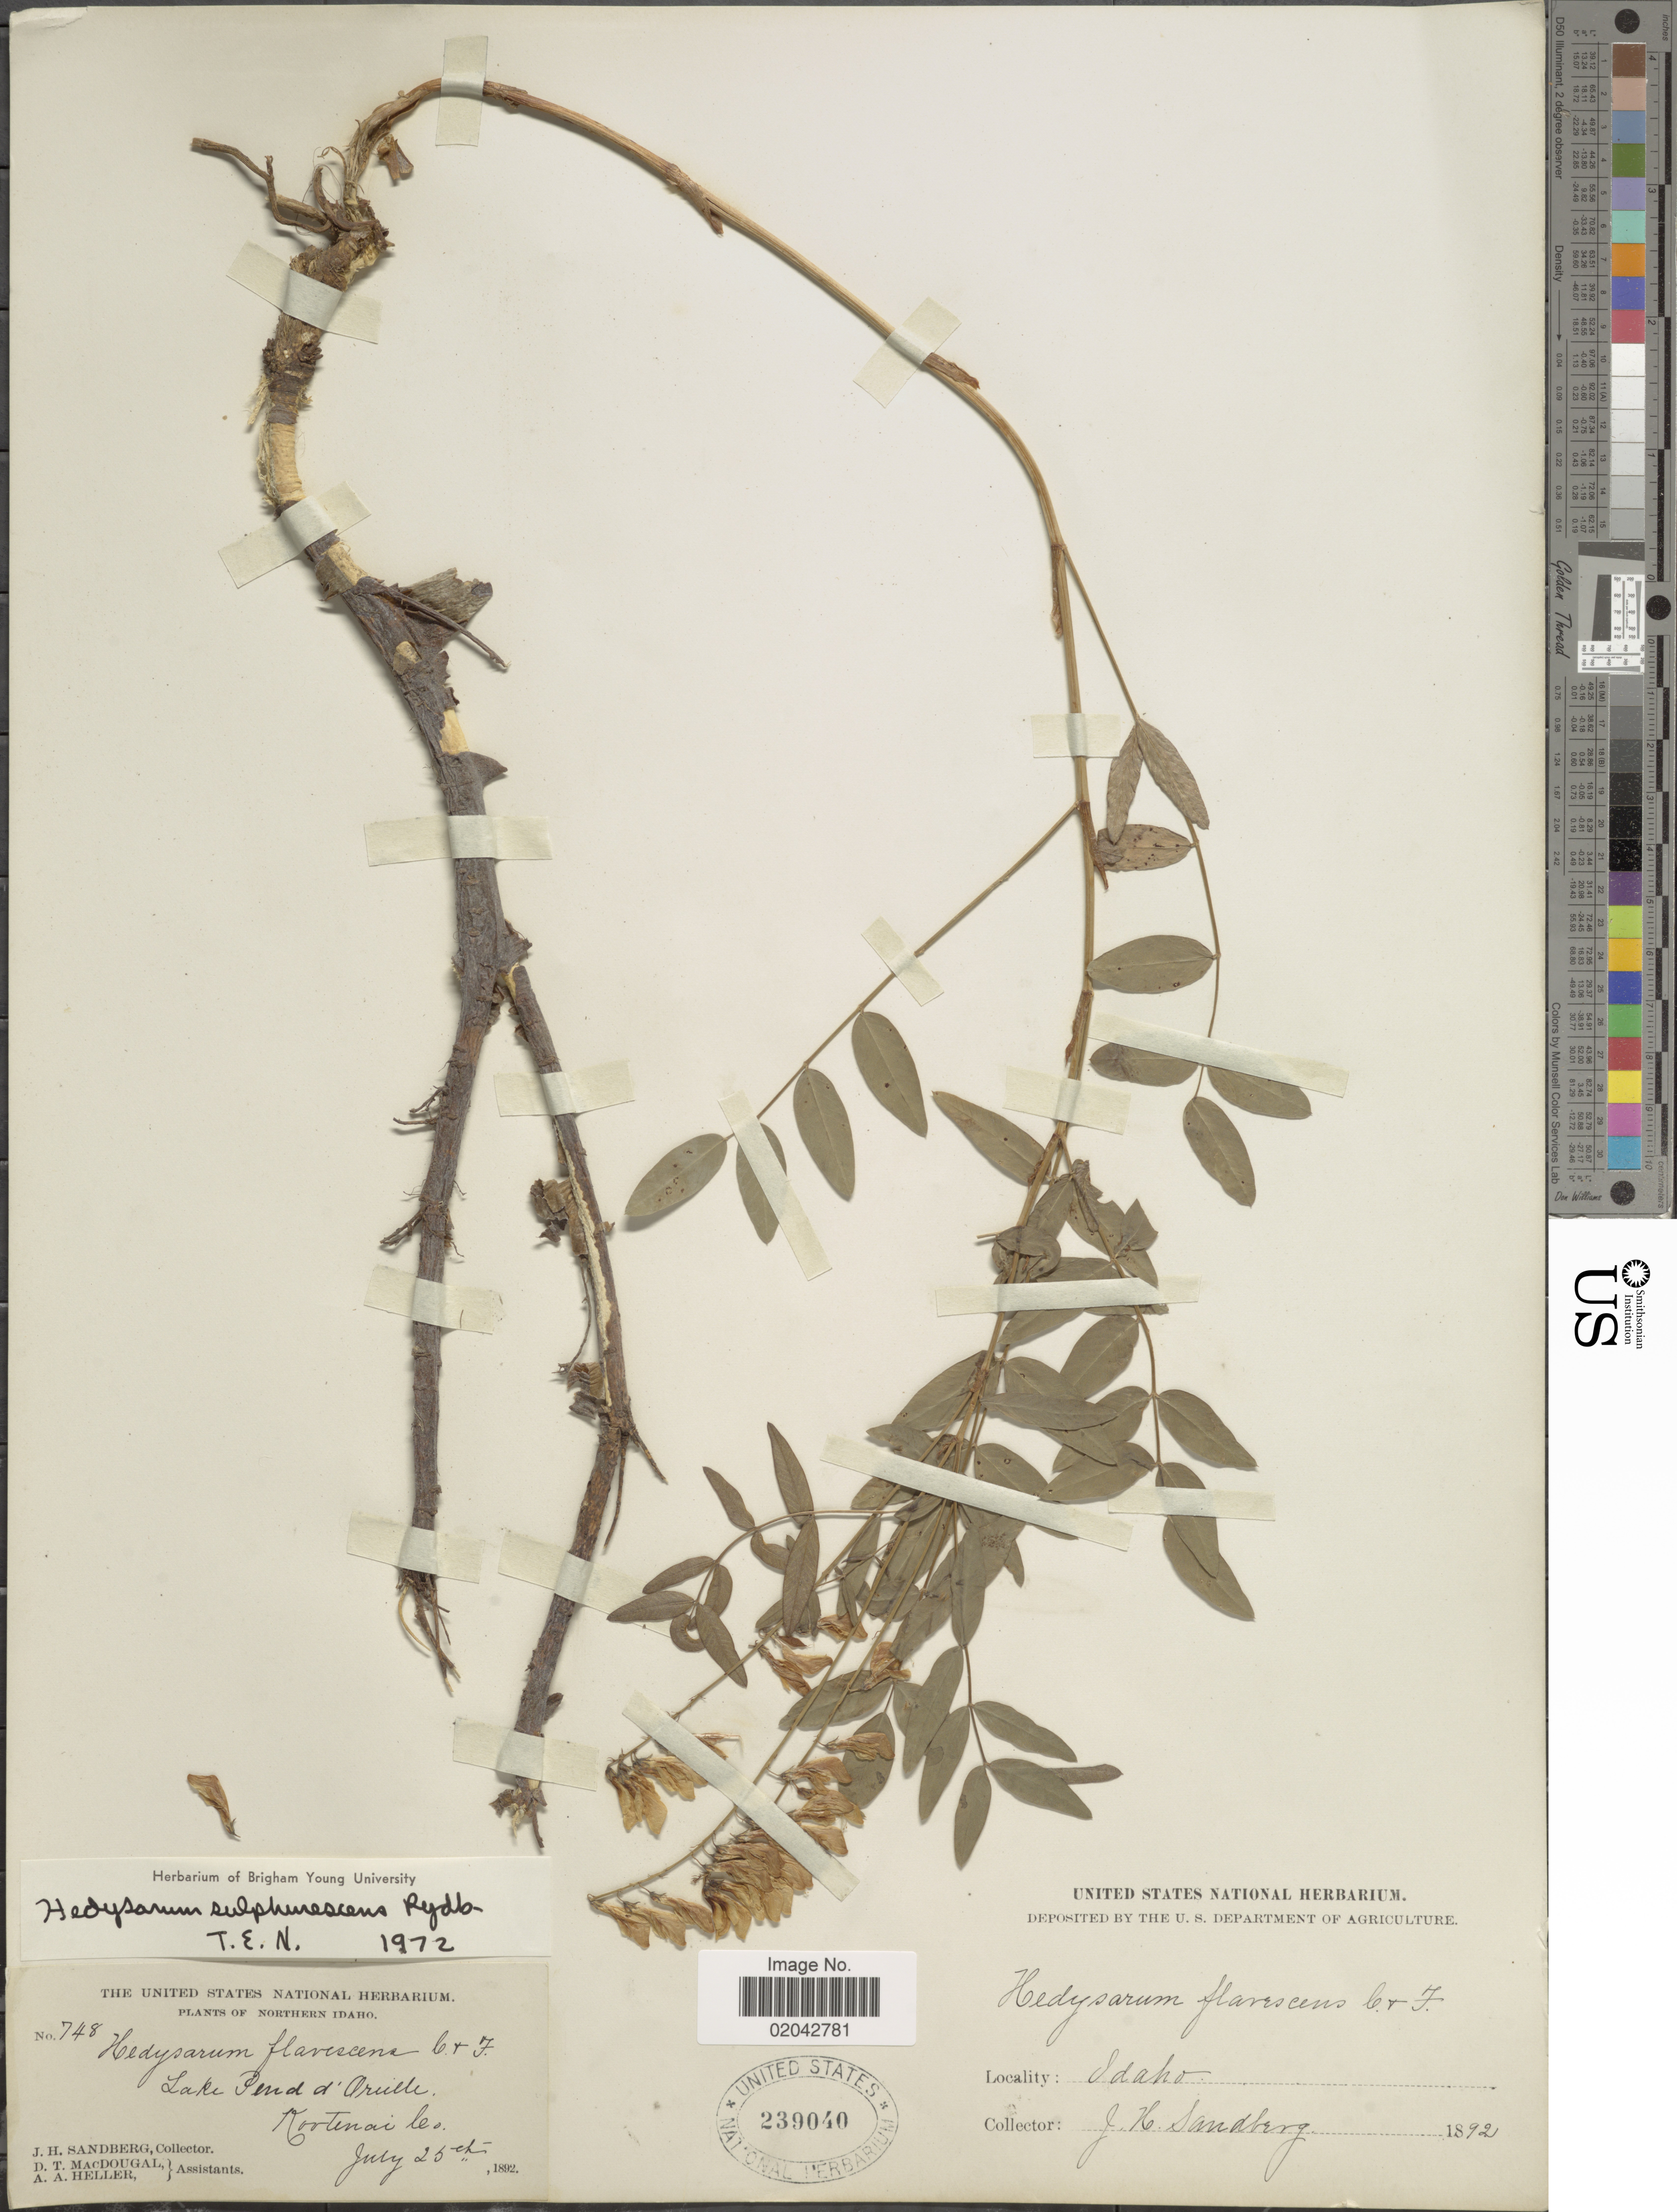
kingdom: Plantae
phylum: Tracheophyta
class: Magnoliopsida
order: Fabales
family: Fabaceae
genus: Hedysarum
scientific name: Hedysarum sulphurescens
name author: Rydb.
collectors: J. H. Sandberg, D. T. MacDougal & A. A. Heller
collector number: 748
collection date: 1892-07-25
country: United States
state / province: Idaho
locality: Northern Idaho, Lake Pend d'Oreille, Kootenai Co.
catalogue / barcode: US 239040